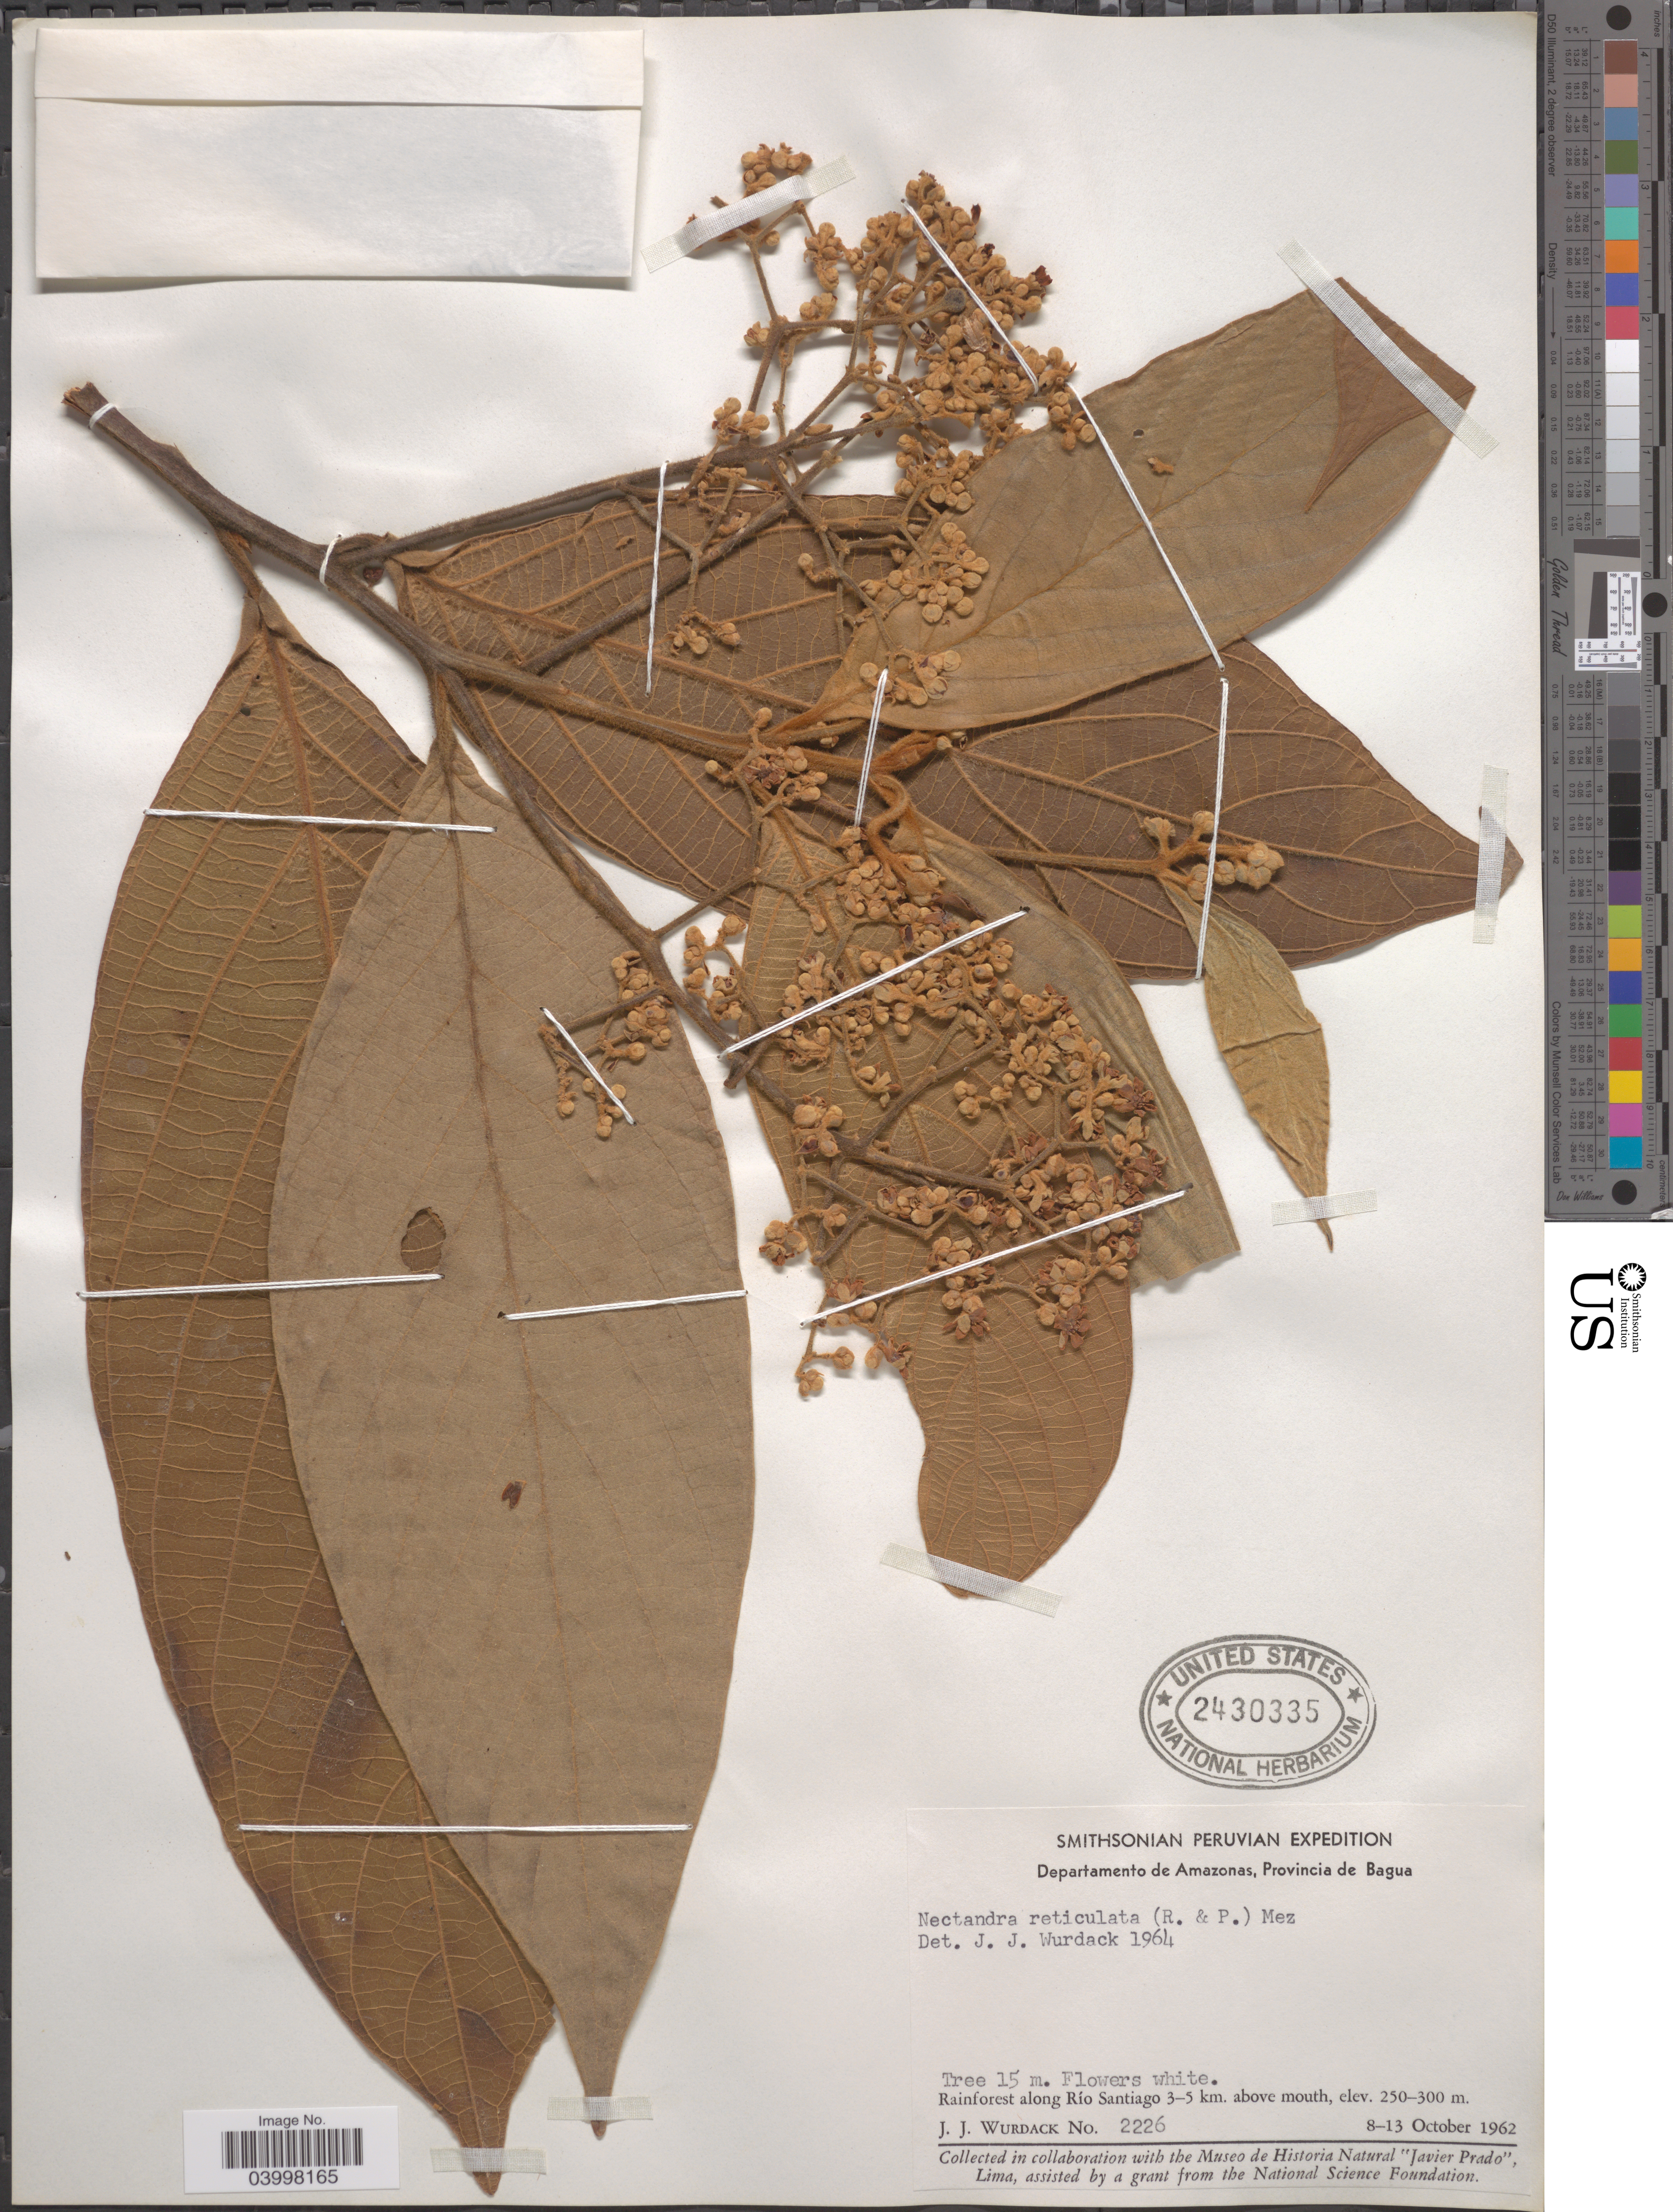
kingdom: Plantae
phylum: Tracheophyta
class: Magnoliopsida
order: Laurales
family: Lauraceae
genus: Nectandra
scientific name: Nectandra reticulata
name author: (Ruiz & Pav.) Mez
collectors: J. J. Wurdack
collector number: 2226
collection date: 1962-10-08/1962-10-13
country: Peru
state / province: Amazonas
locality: Departamento de Amazonas, Provincia de Bagua. Rainforest along Río Santiago 3-5 km. above mouth.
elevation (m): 250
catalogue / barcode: US 2430335